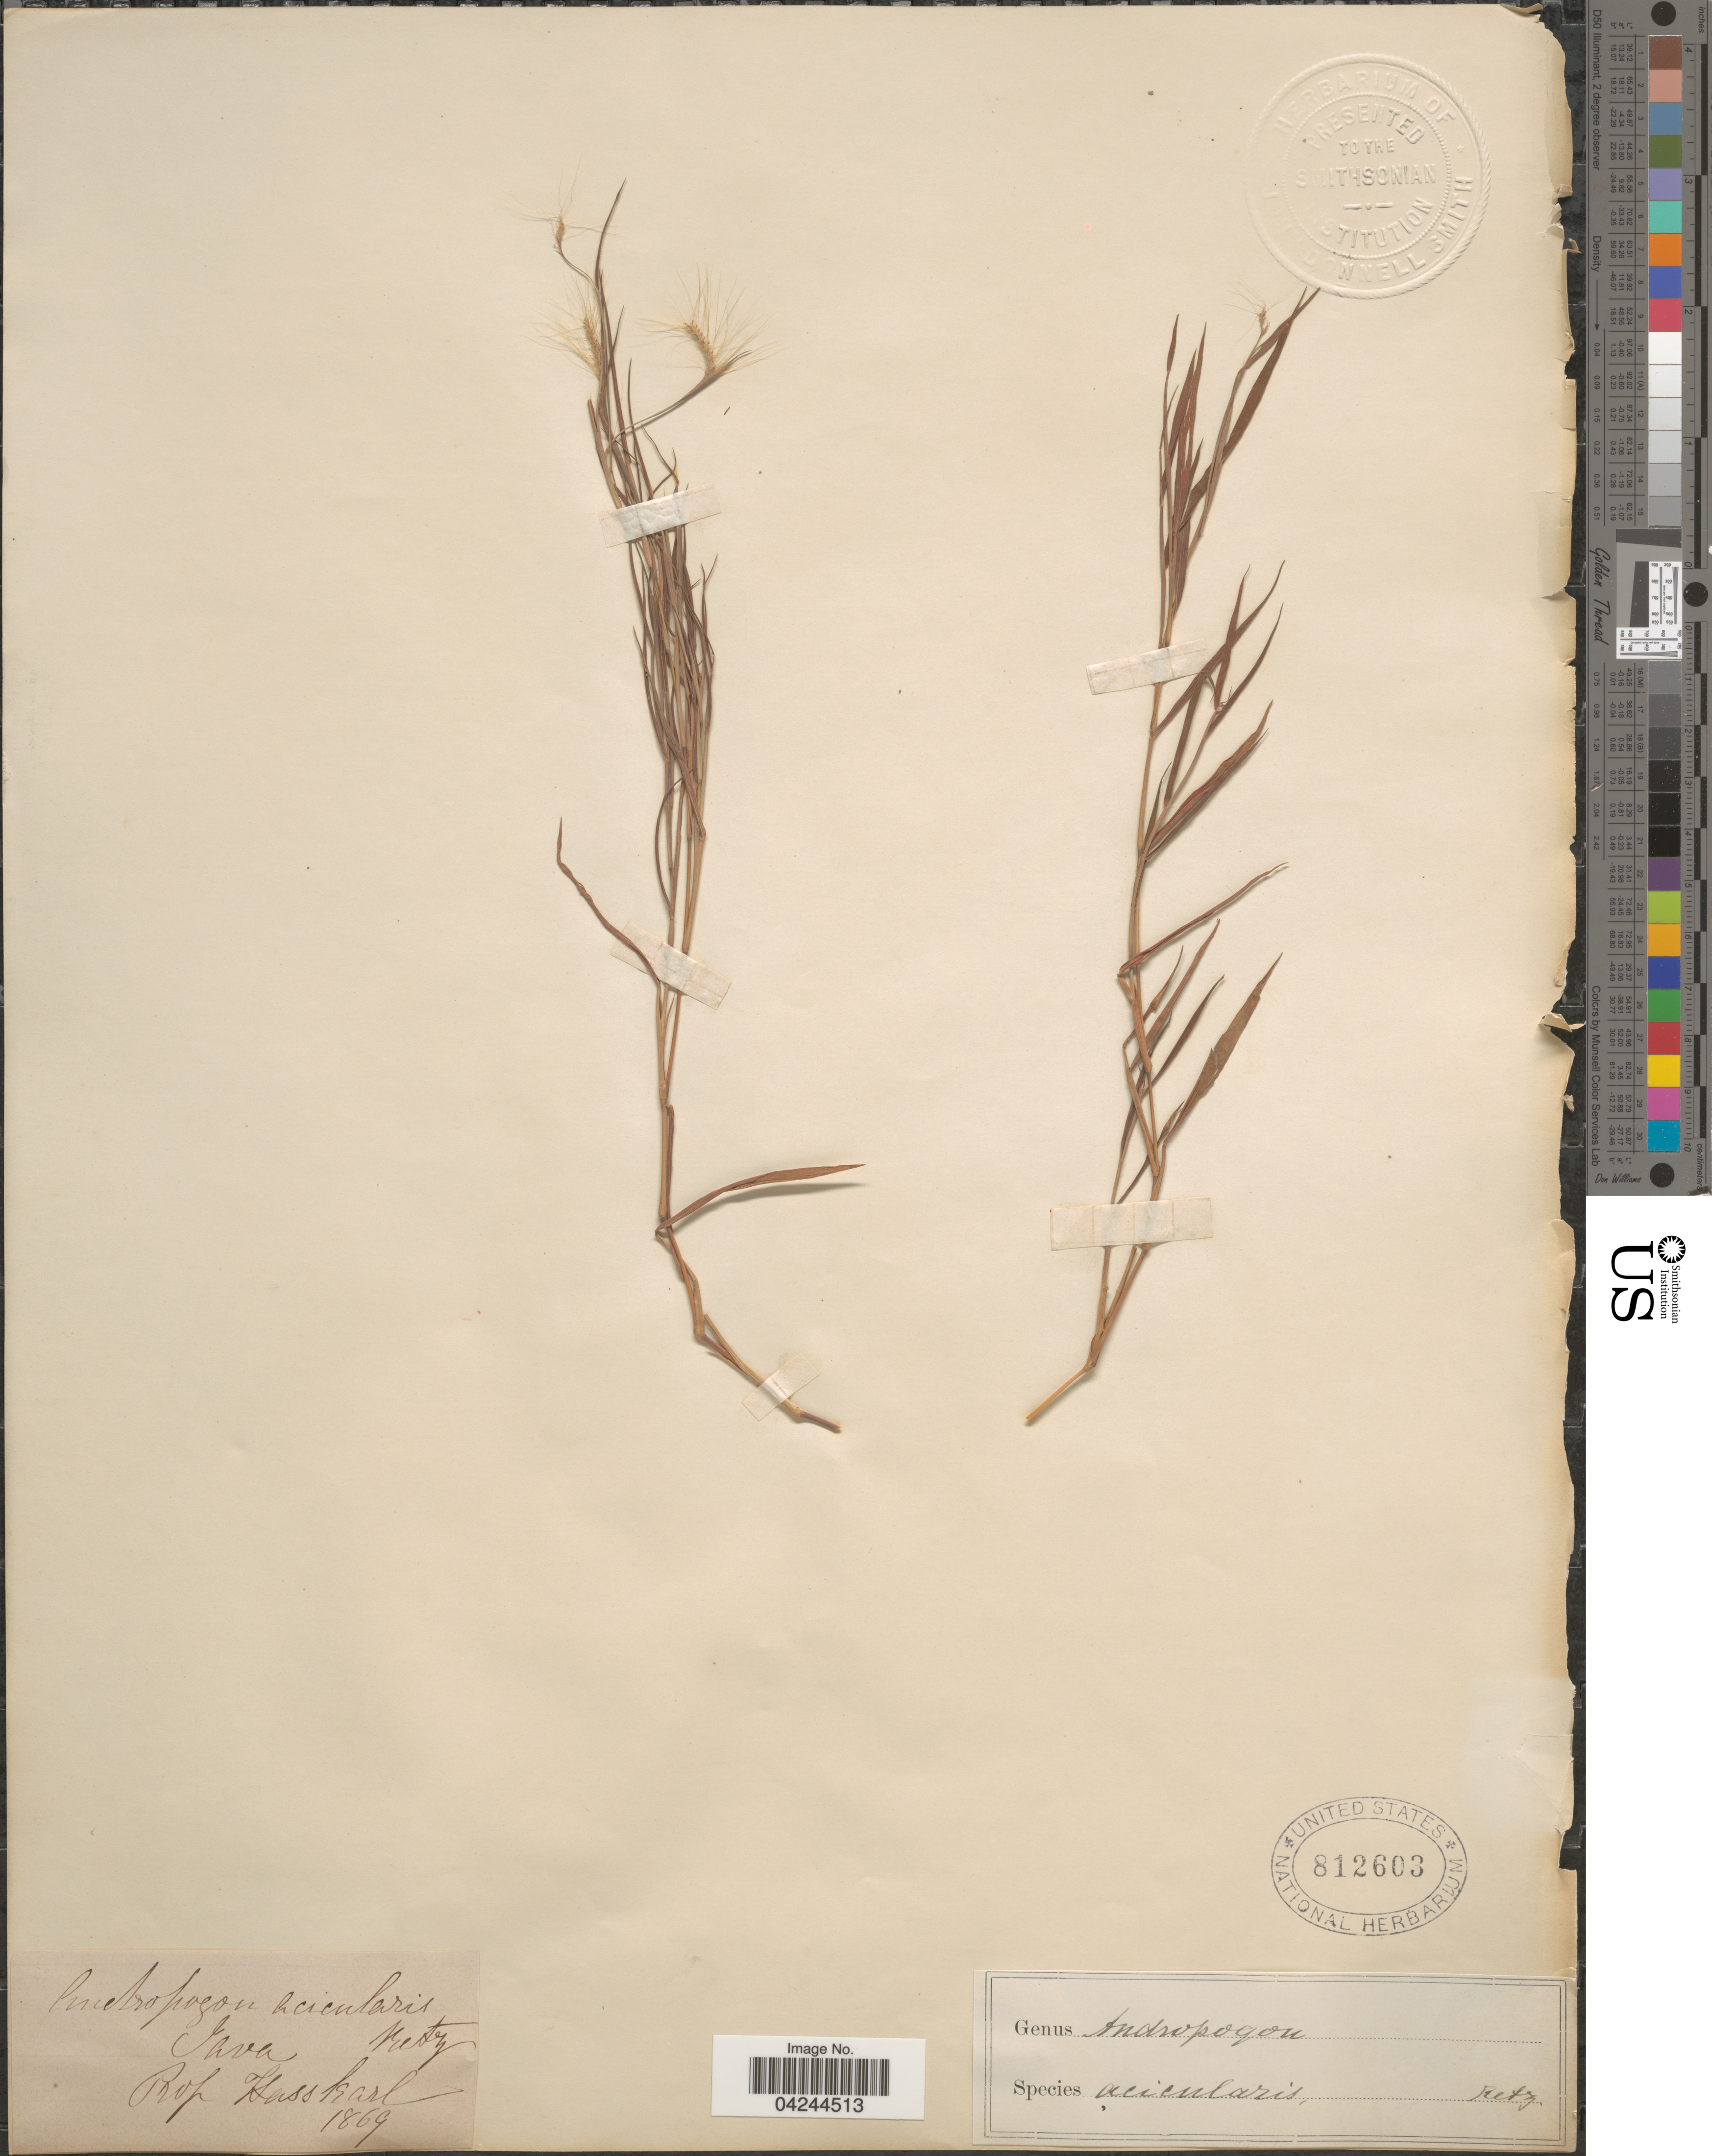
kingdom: Plantae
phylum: Tracheophyta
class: Liliopsida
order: Poales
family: Poaceae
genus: Pogonatherum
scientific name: Pogonatherum crinitum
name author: (Thunb.) Kunth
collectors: Prof. Hasskarl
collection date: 1869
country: Indonesia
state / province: Java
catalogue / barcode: US 812603